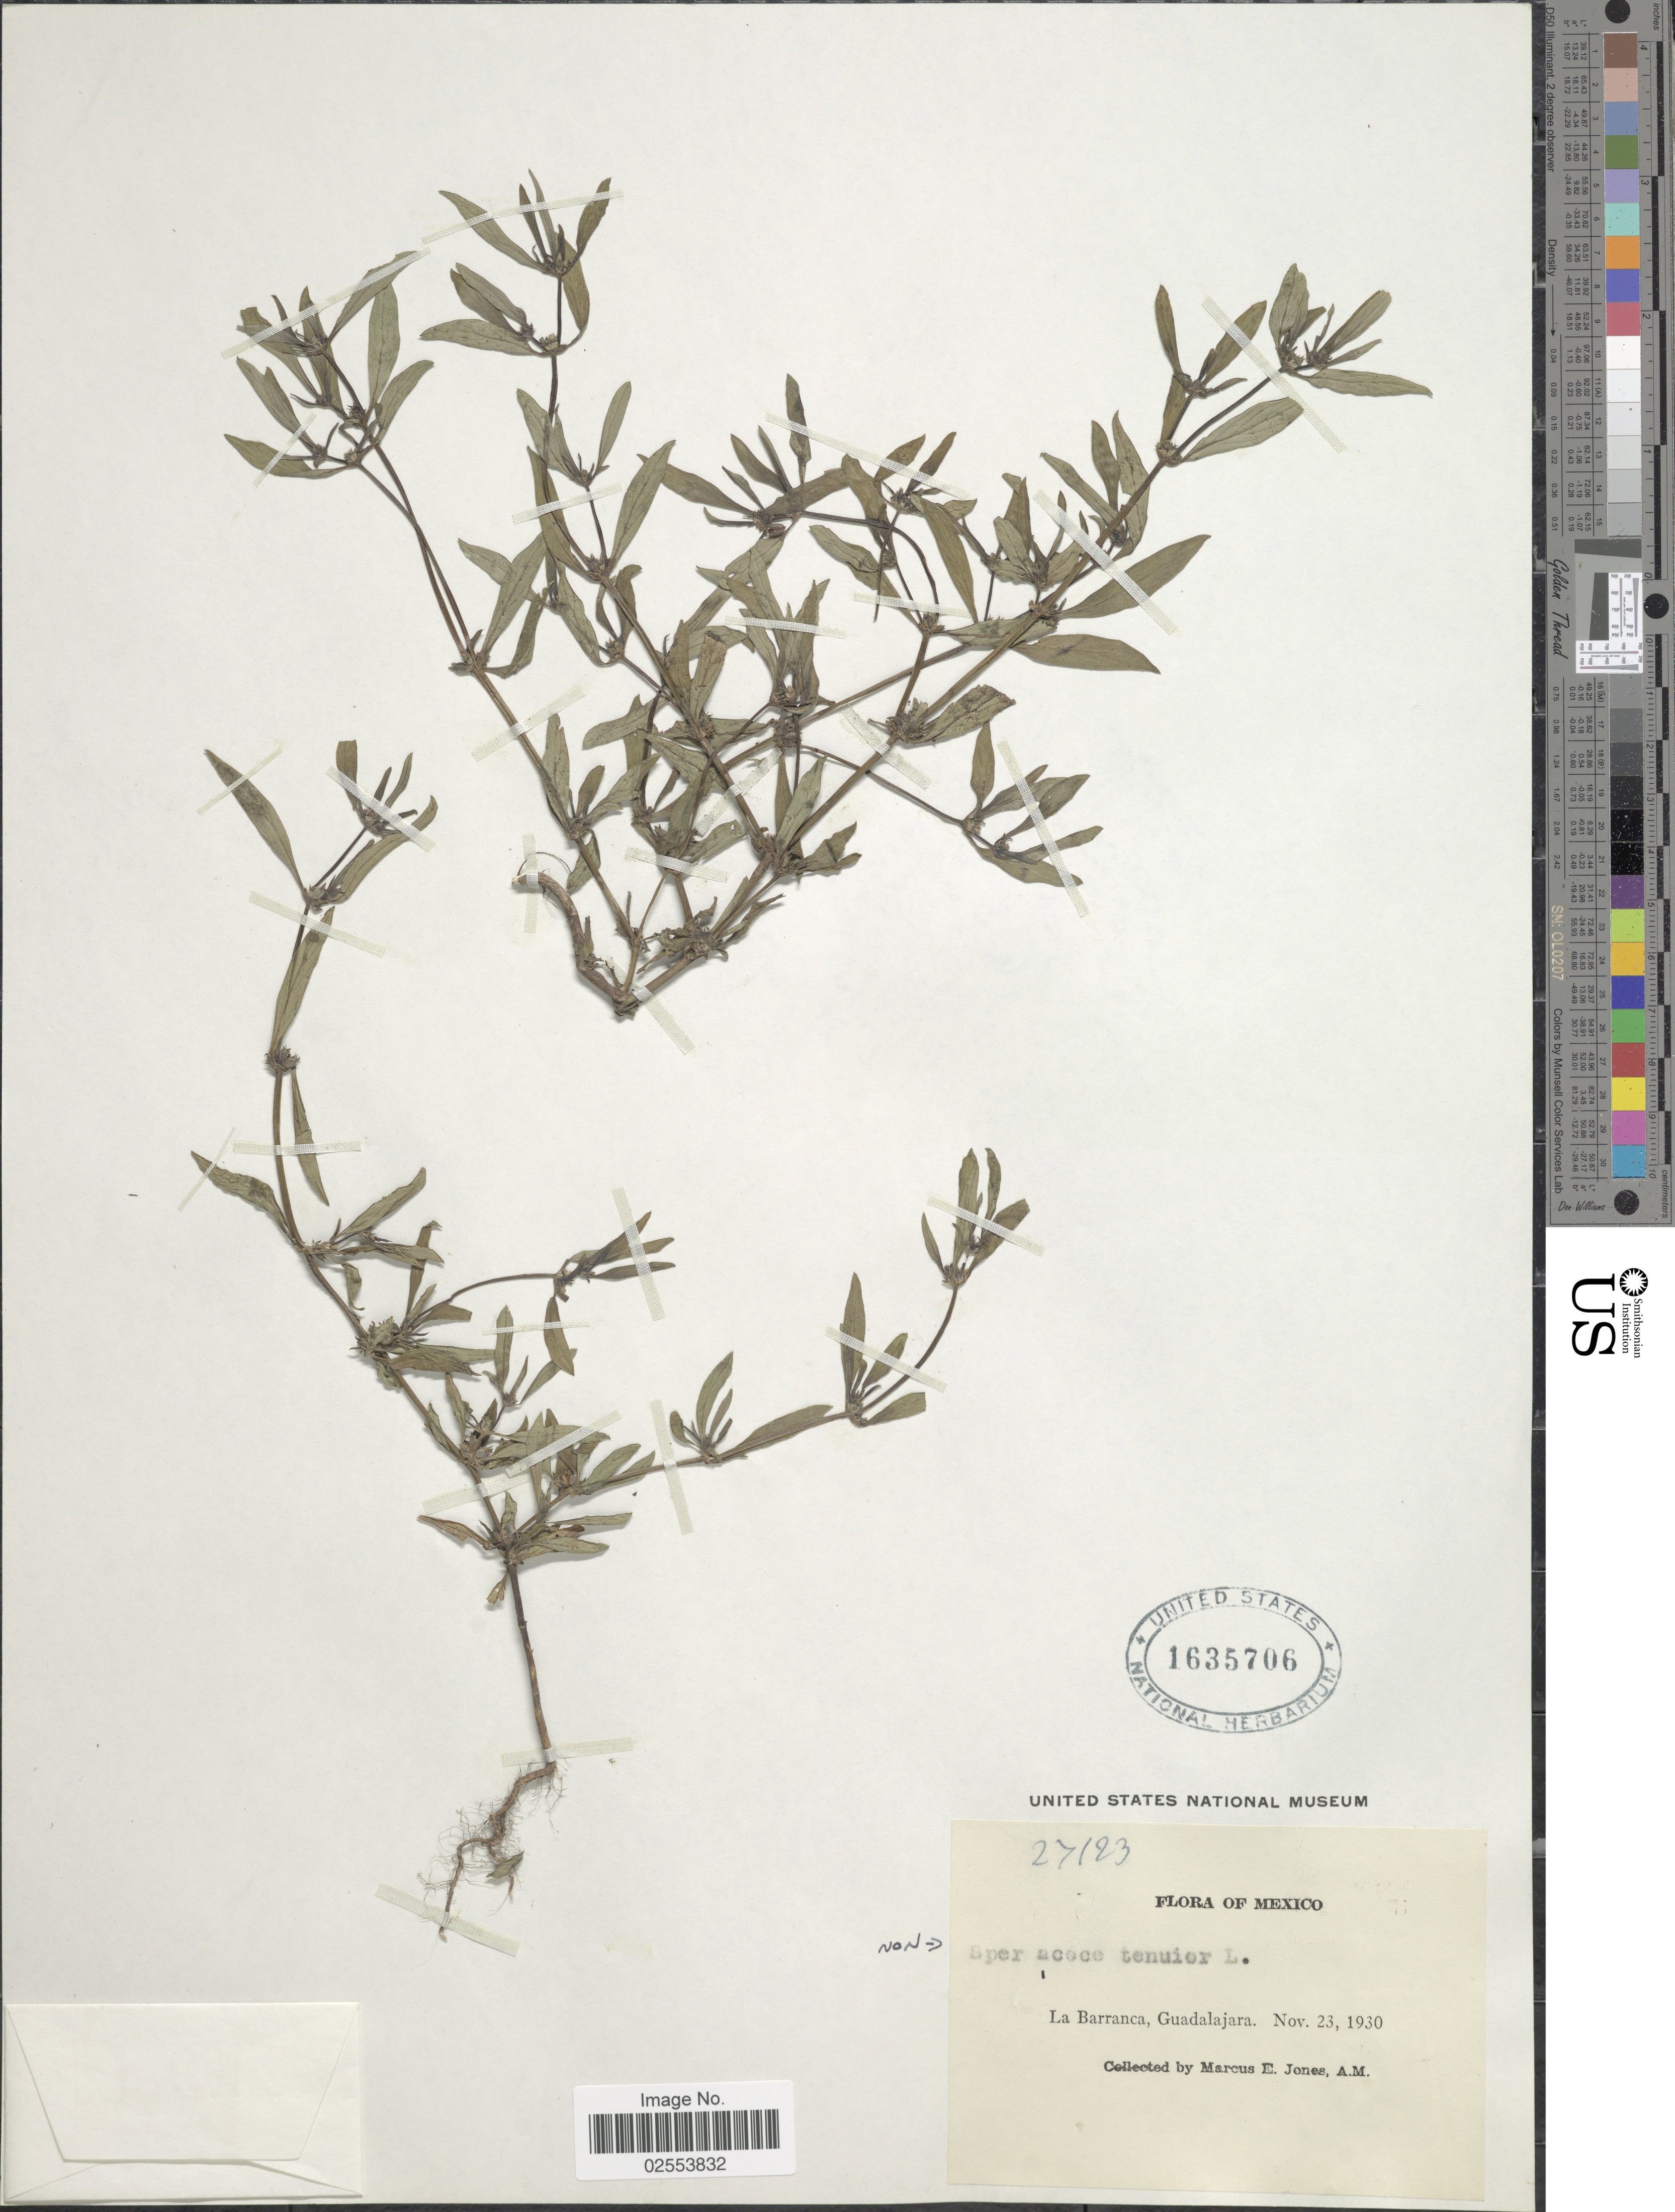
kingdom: Plantae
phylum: Tracheophyta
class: Magnoliopsida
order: Gentianales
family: Rubiaceae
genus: Spermacoce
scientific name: Spermacoce tenuior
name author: L.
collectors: M. E. Jones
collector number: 27123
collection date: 1930-11-23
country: Mexico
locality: La Barranca, Gualajara.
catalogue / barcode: US 1635706